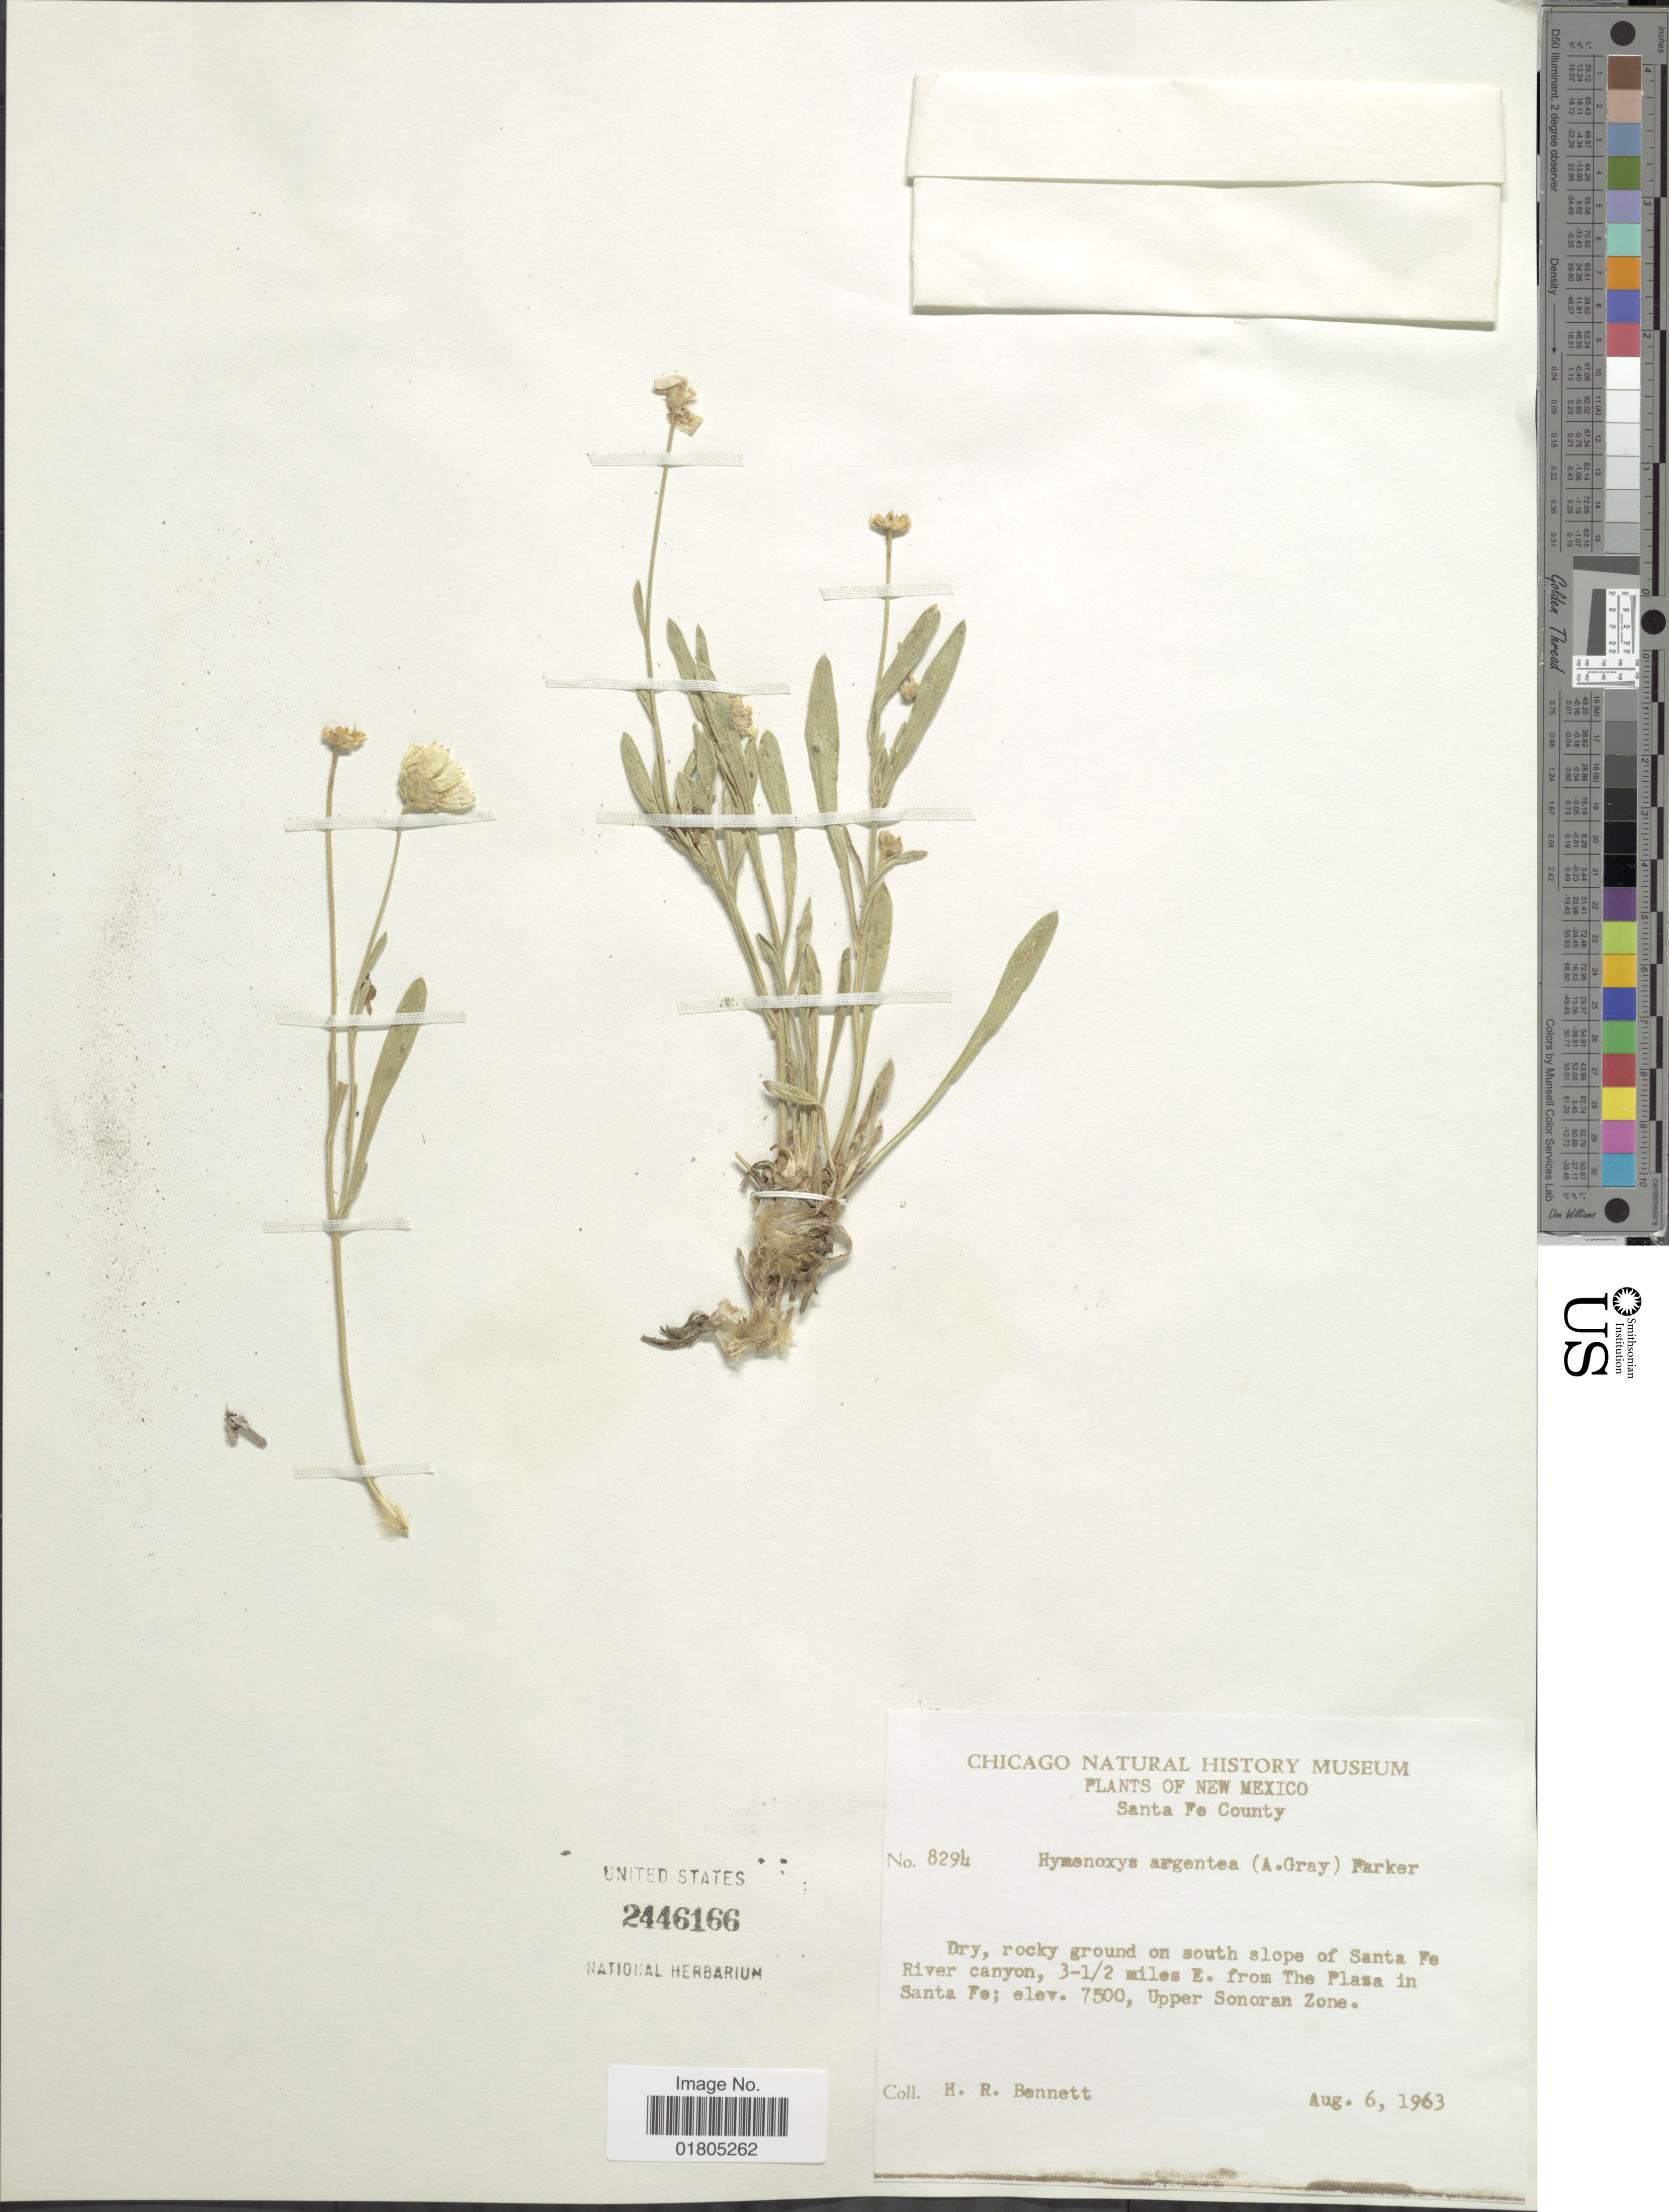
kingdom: Plantae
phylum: Tracheophyta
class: Magnoliopsida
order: Asterales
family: Asteraceae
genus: Actinea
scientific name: Actinea argentea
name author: (A. Gray) Kuntze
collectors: H. R. Bennett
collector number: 8294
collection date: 1963-08-06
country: United States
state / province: New Mexico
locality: Santa Fe County, Dry, rocky ground on south of slope of Santa Fe River canyon, 3-½ miles E. from The Plasa in Santa Fe, Upper Sonoran Zone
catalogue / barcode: US 2446166